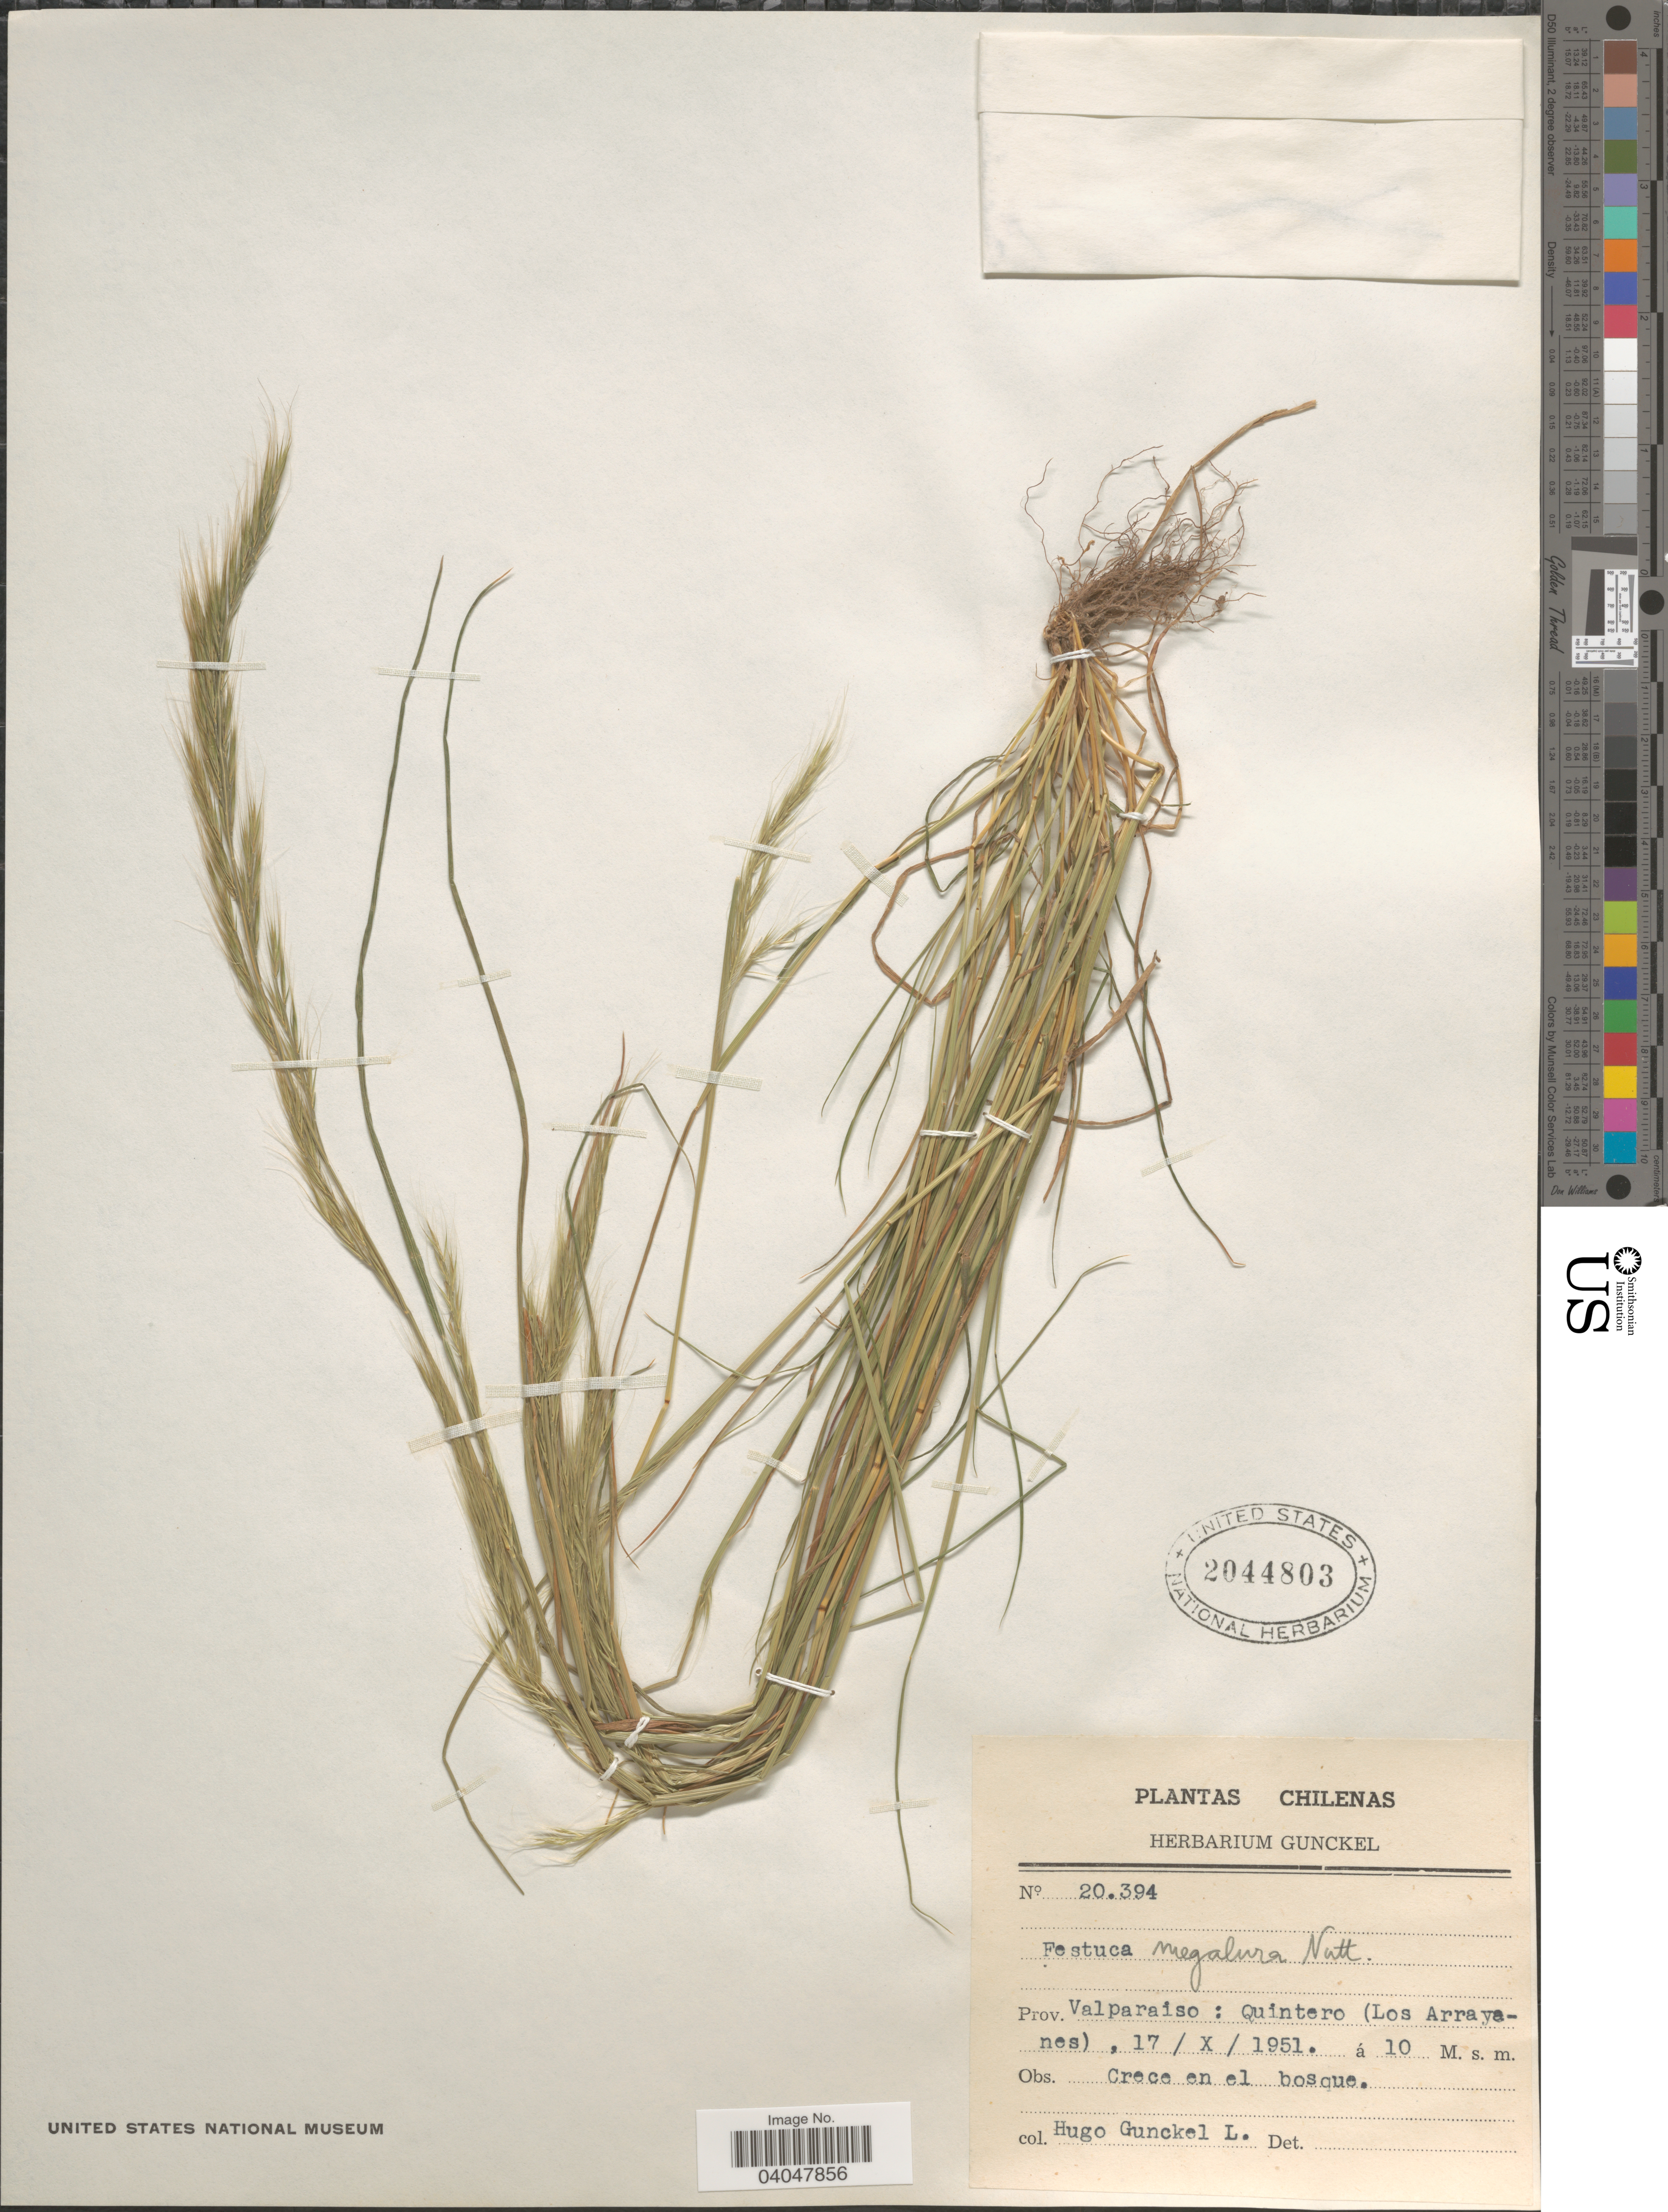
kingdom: Plantae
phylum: Tracheophyta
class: Liliopsida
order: Poales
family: Poaceae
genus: Festuca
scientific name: Festuca megalura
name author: Nutt.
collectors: H. Gunckel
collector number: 20394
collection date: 1951-10-17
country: Chile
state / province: Valparaíso (V)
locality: Quintero (Los Arrayanes).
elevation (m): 10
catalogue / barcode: US 2044803